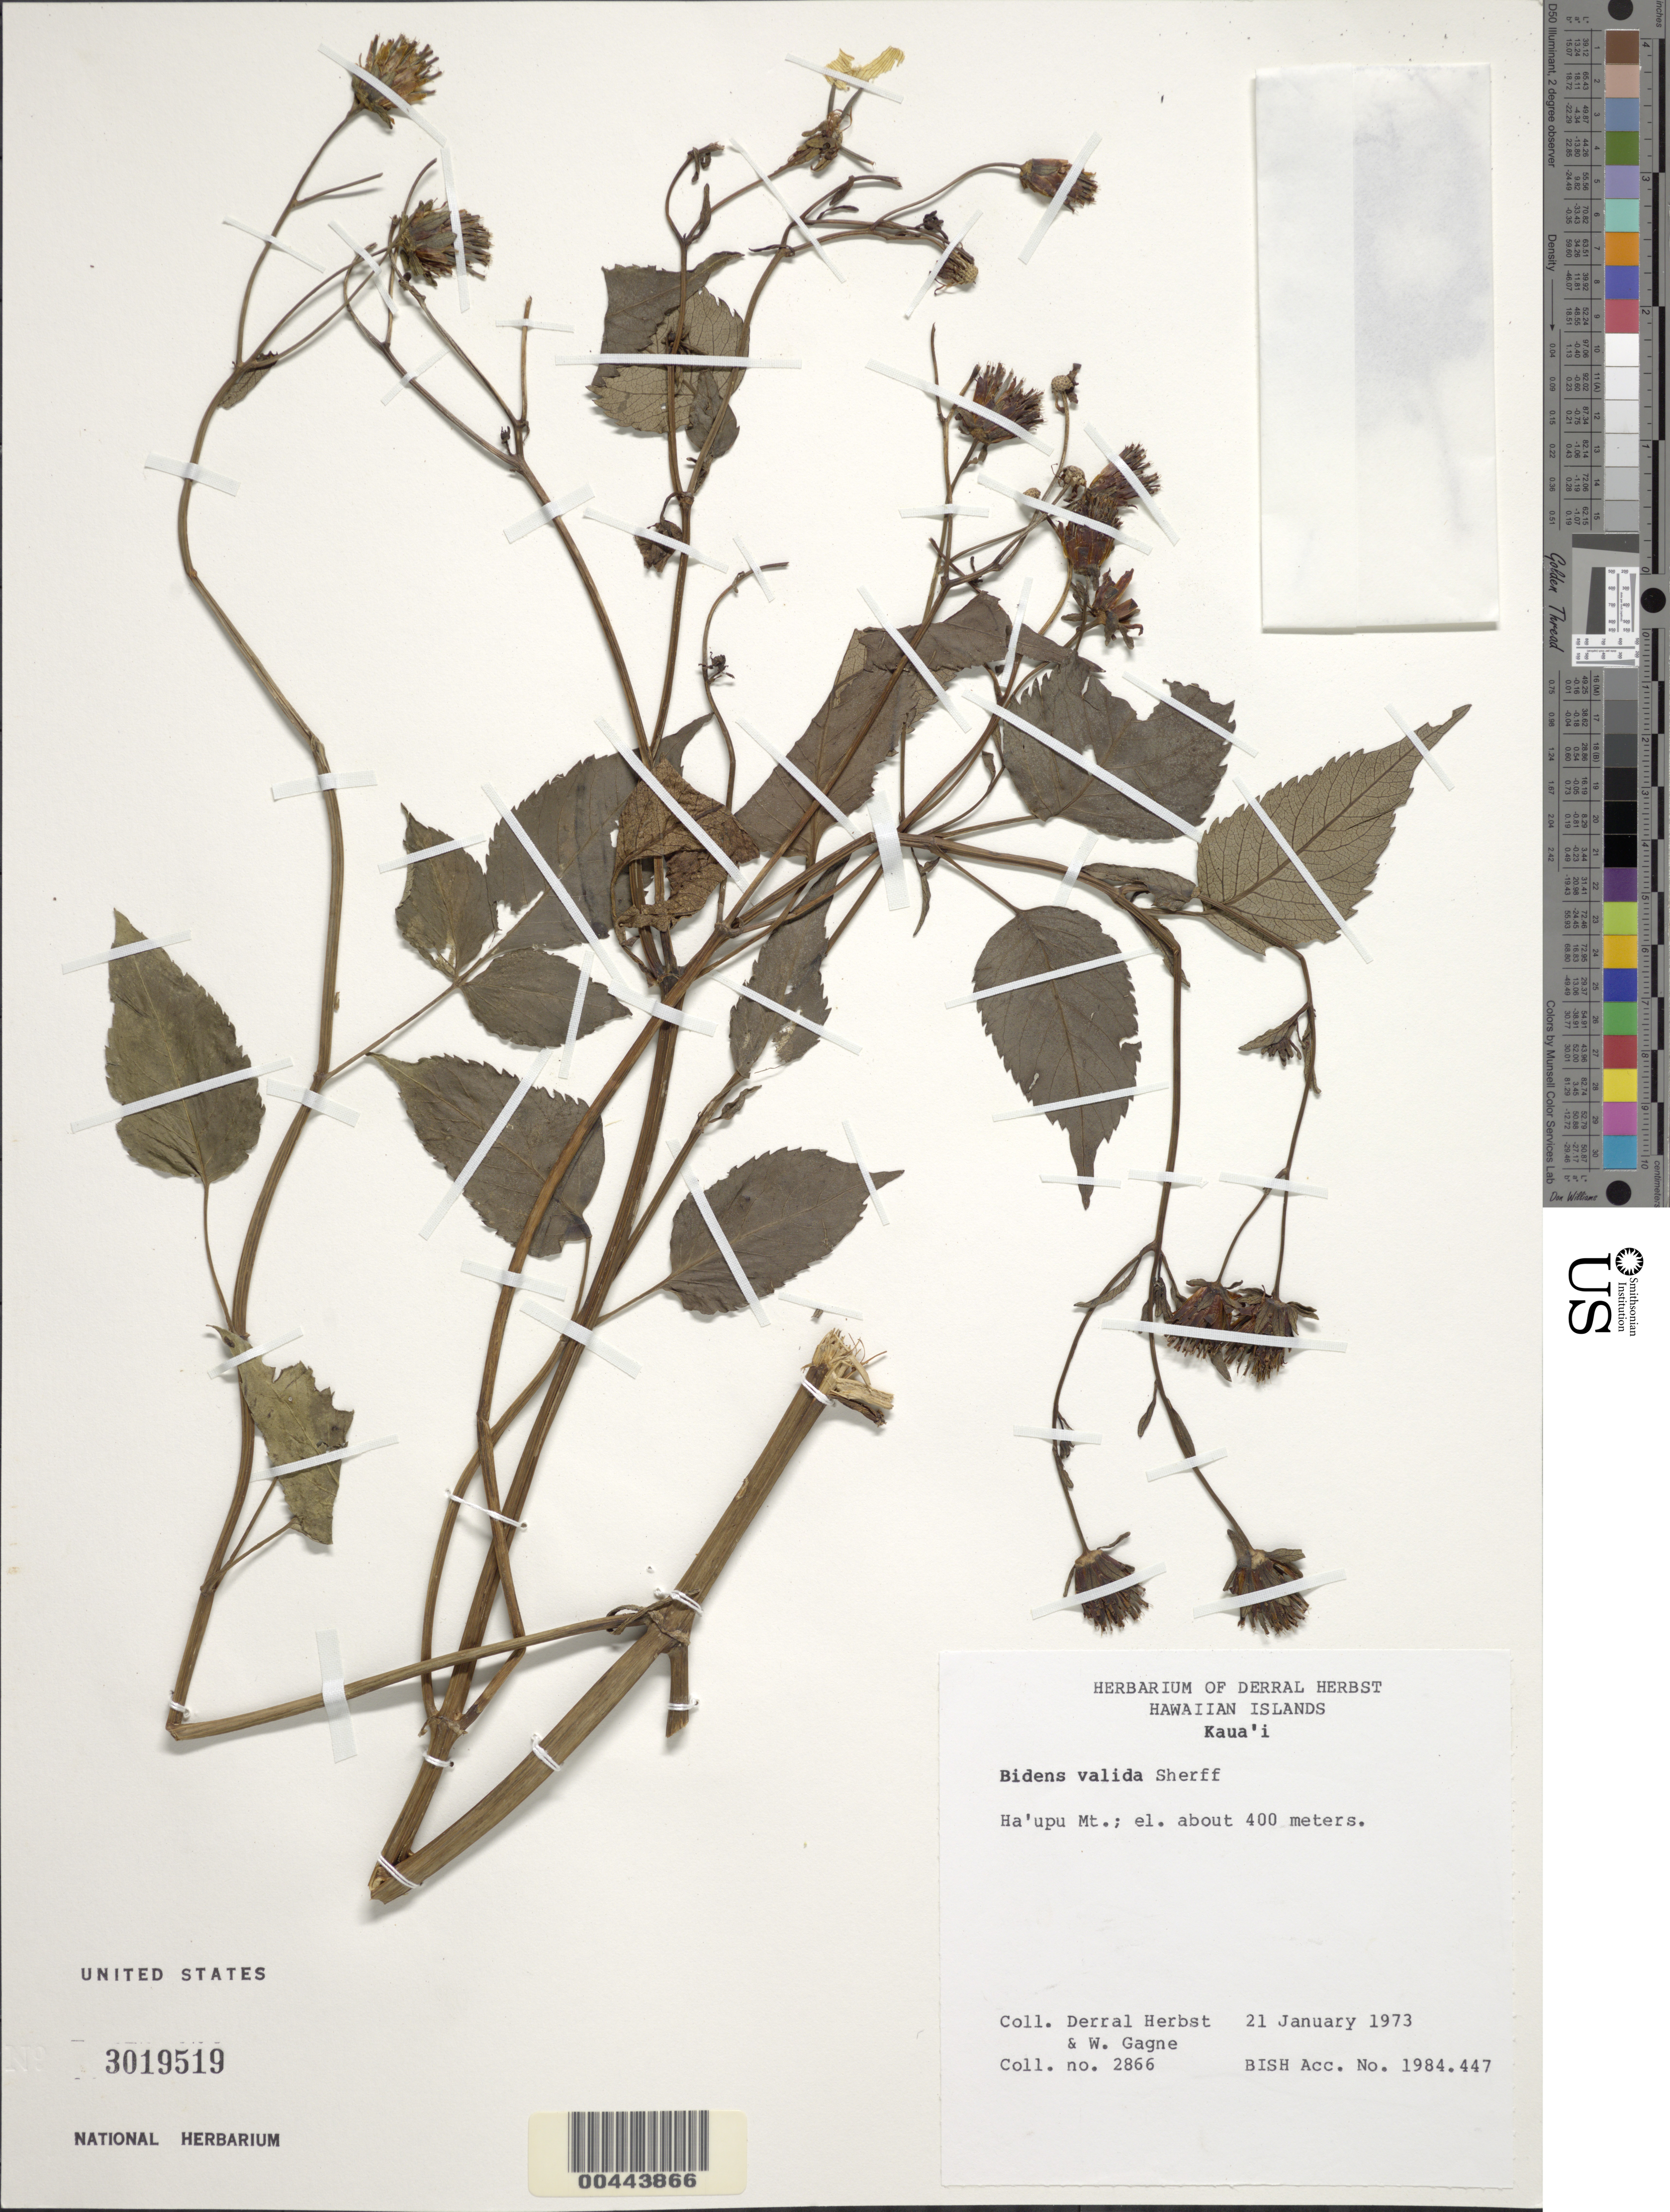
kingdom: Plantae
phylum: Tracheophyta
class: Magnoliopsida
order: Asterales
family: Asteraceae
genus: Bidens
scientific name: Bidens valida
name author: Sherff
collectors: D. R. Herbst & W. Gagne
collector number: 2866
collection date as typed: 21 Jan 1973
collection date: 1973-01-21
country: United States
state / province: Hawaii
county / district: Kauai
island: Kaua'i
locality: Haupu Mountain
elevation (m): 400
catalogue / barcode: US 3019519